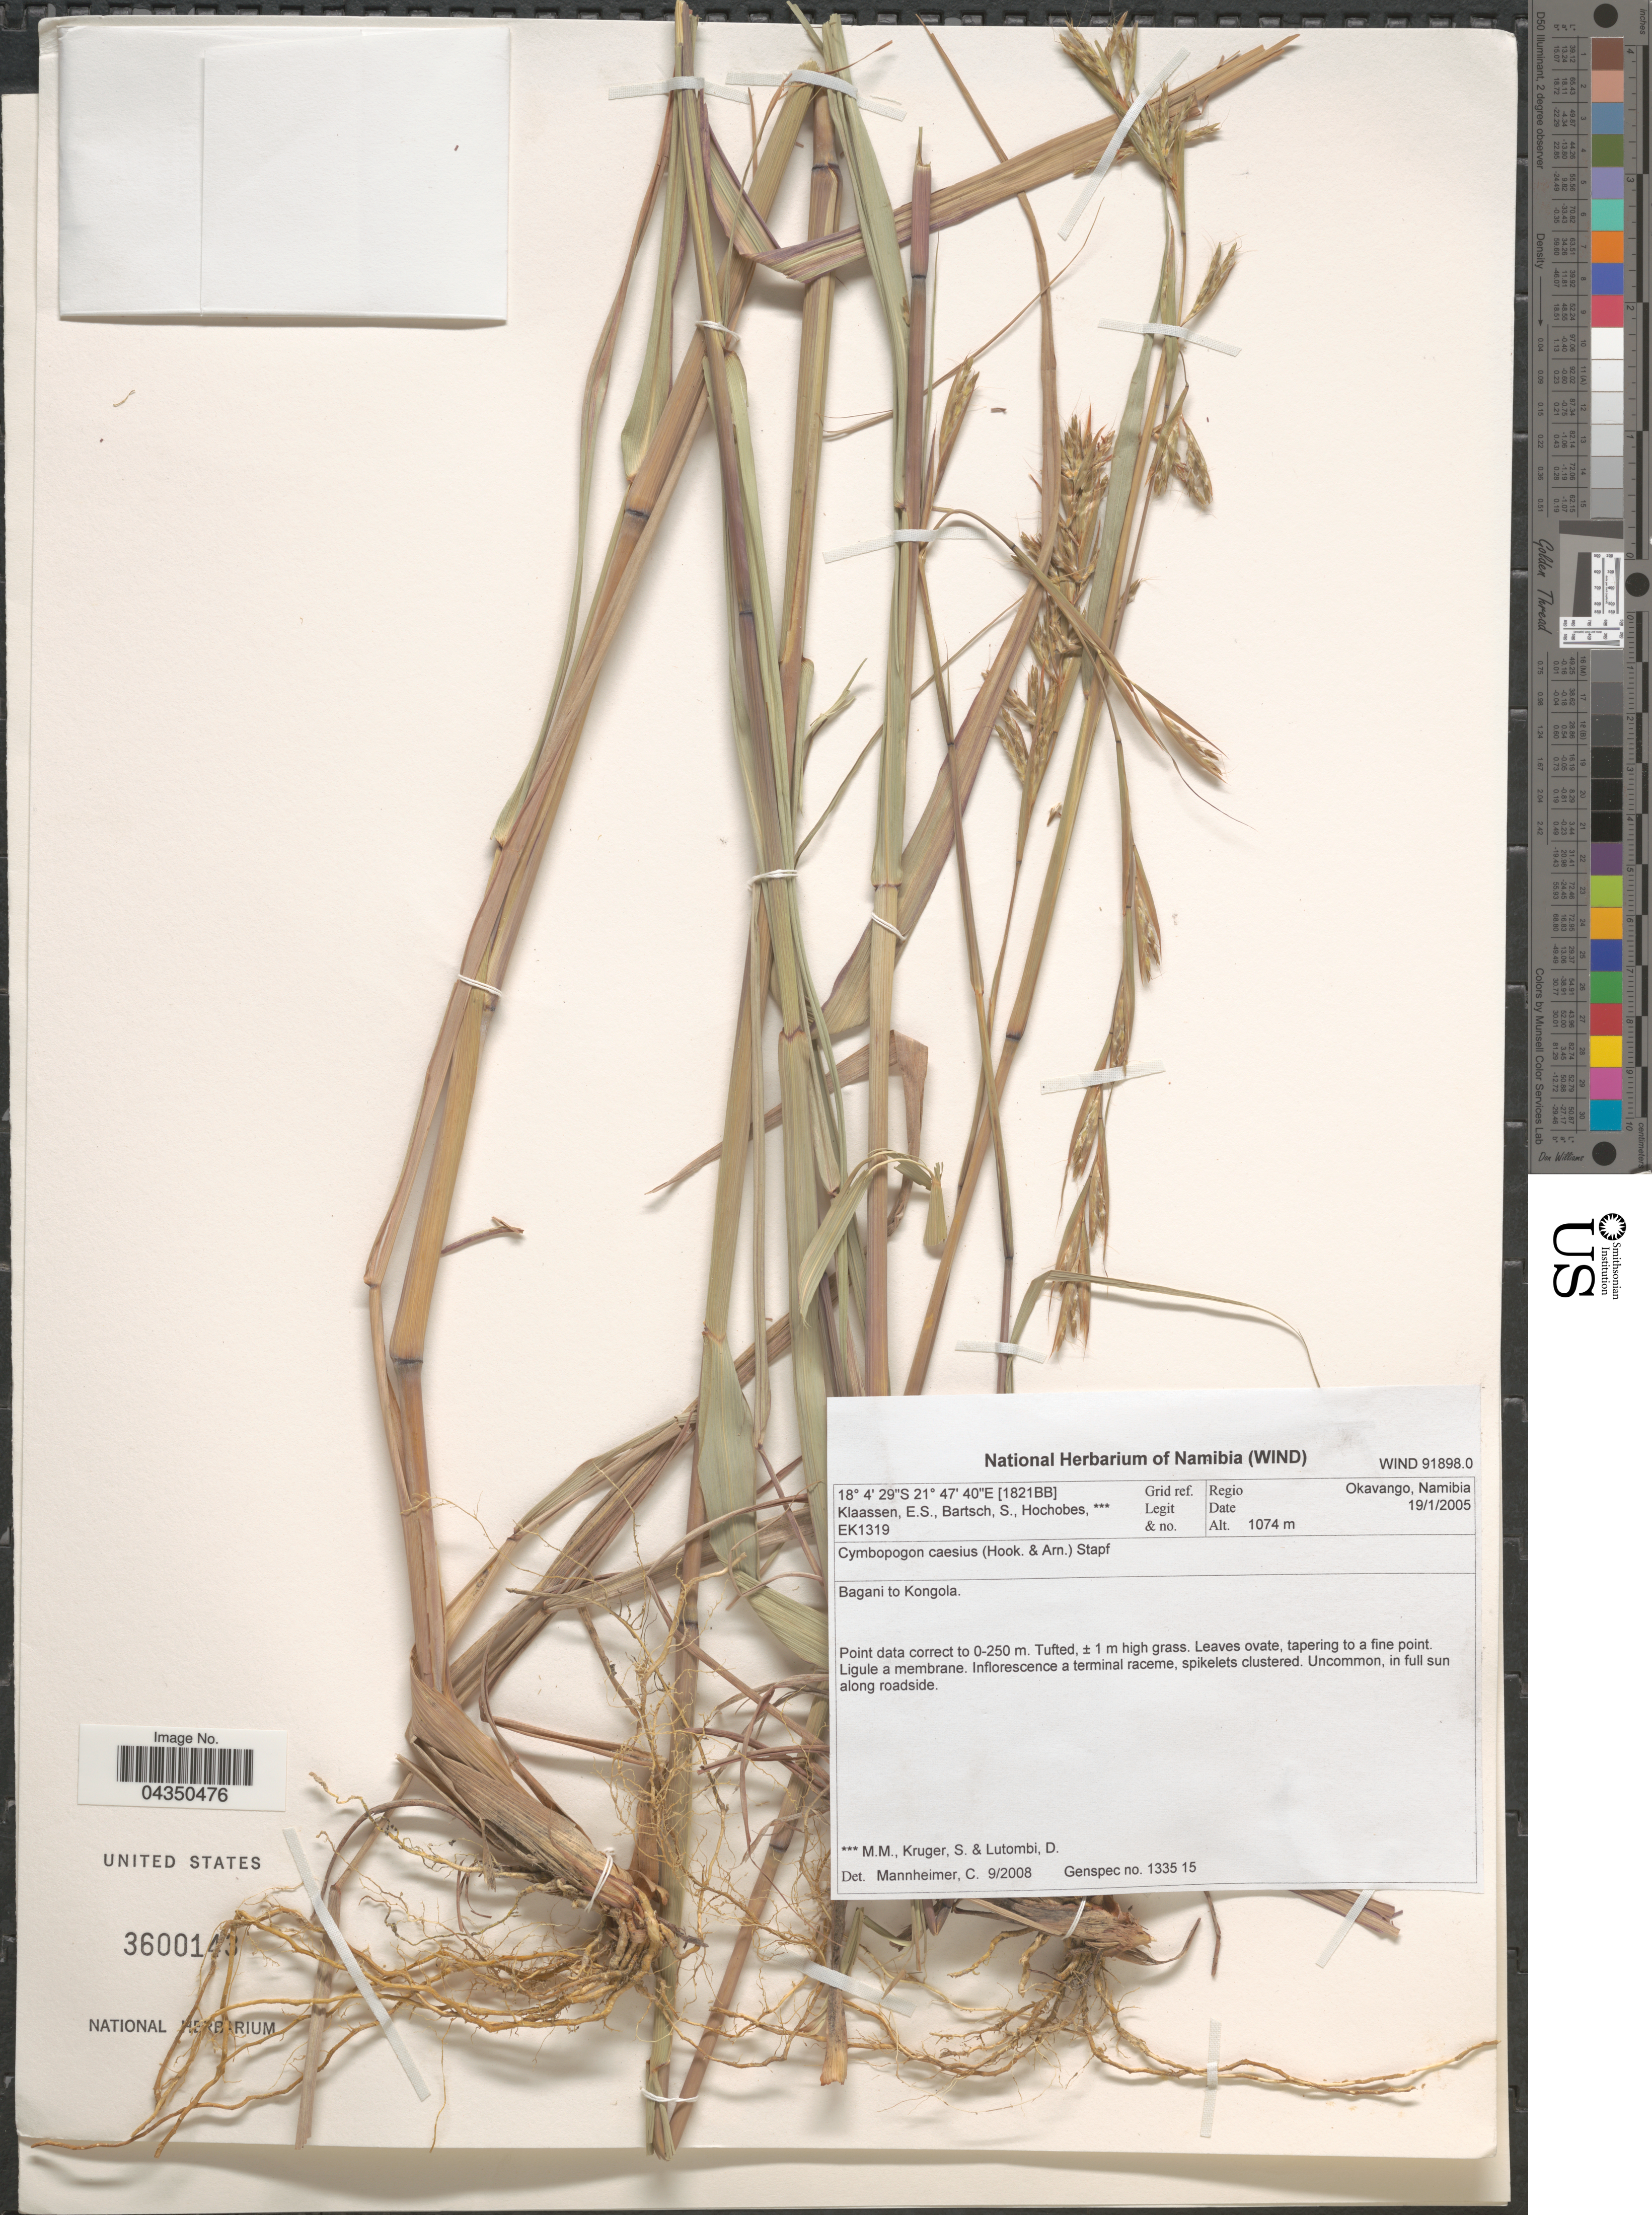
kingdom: Plantae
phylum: Tracheophyta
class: Liliopsida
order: Poales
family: Poaceae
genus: Cymbopogon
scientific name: Cymbopogon caesius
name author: (Nees ex Hook. & Arn.) Stapf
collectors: E. S. Klaassen, S. Bartsch, M. Hochobes, S. Kruger & D. Lutombi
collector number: EK1319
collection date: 2005-01-19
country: Namibia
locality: [1821BB] Grid ref. Regio Okavango, Namibia. Bagani to Kongola.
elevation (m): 1074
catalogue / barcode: US 3600143